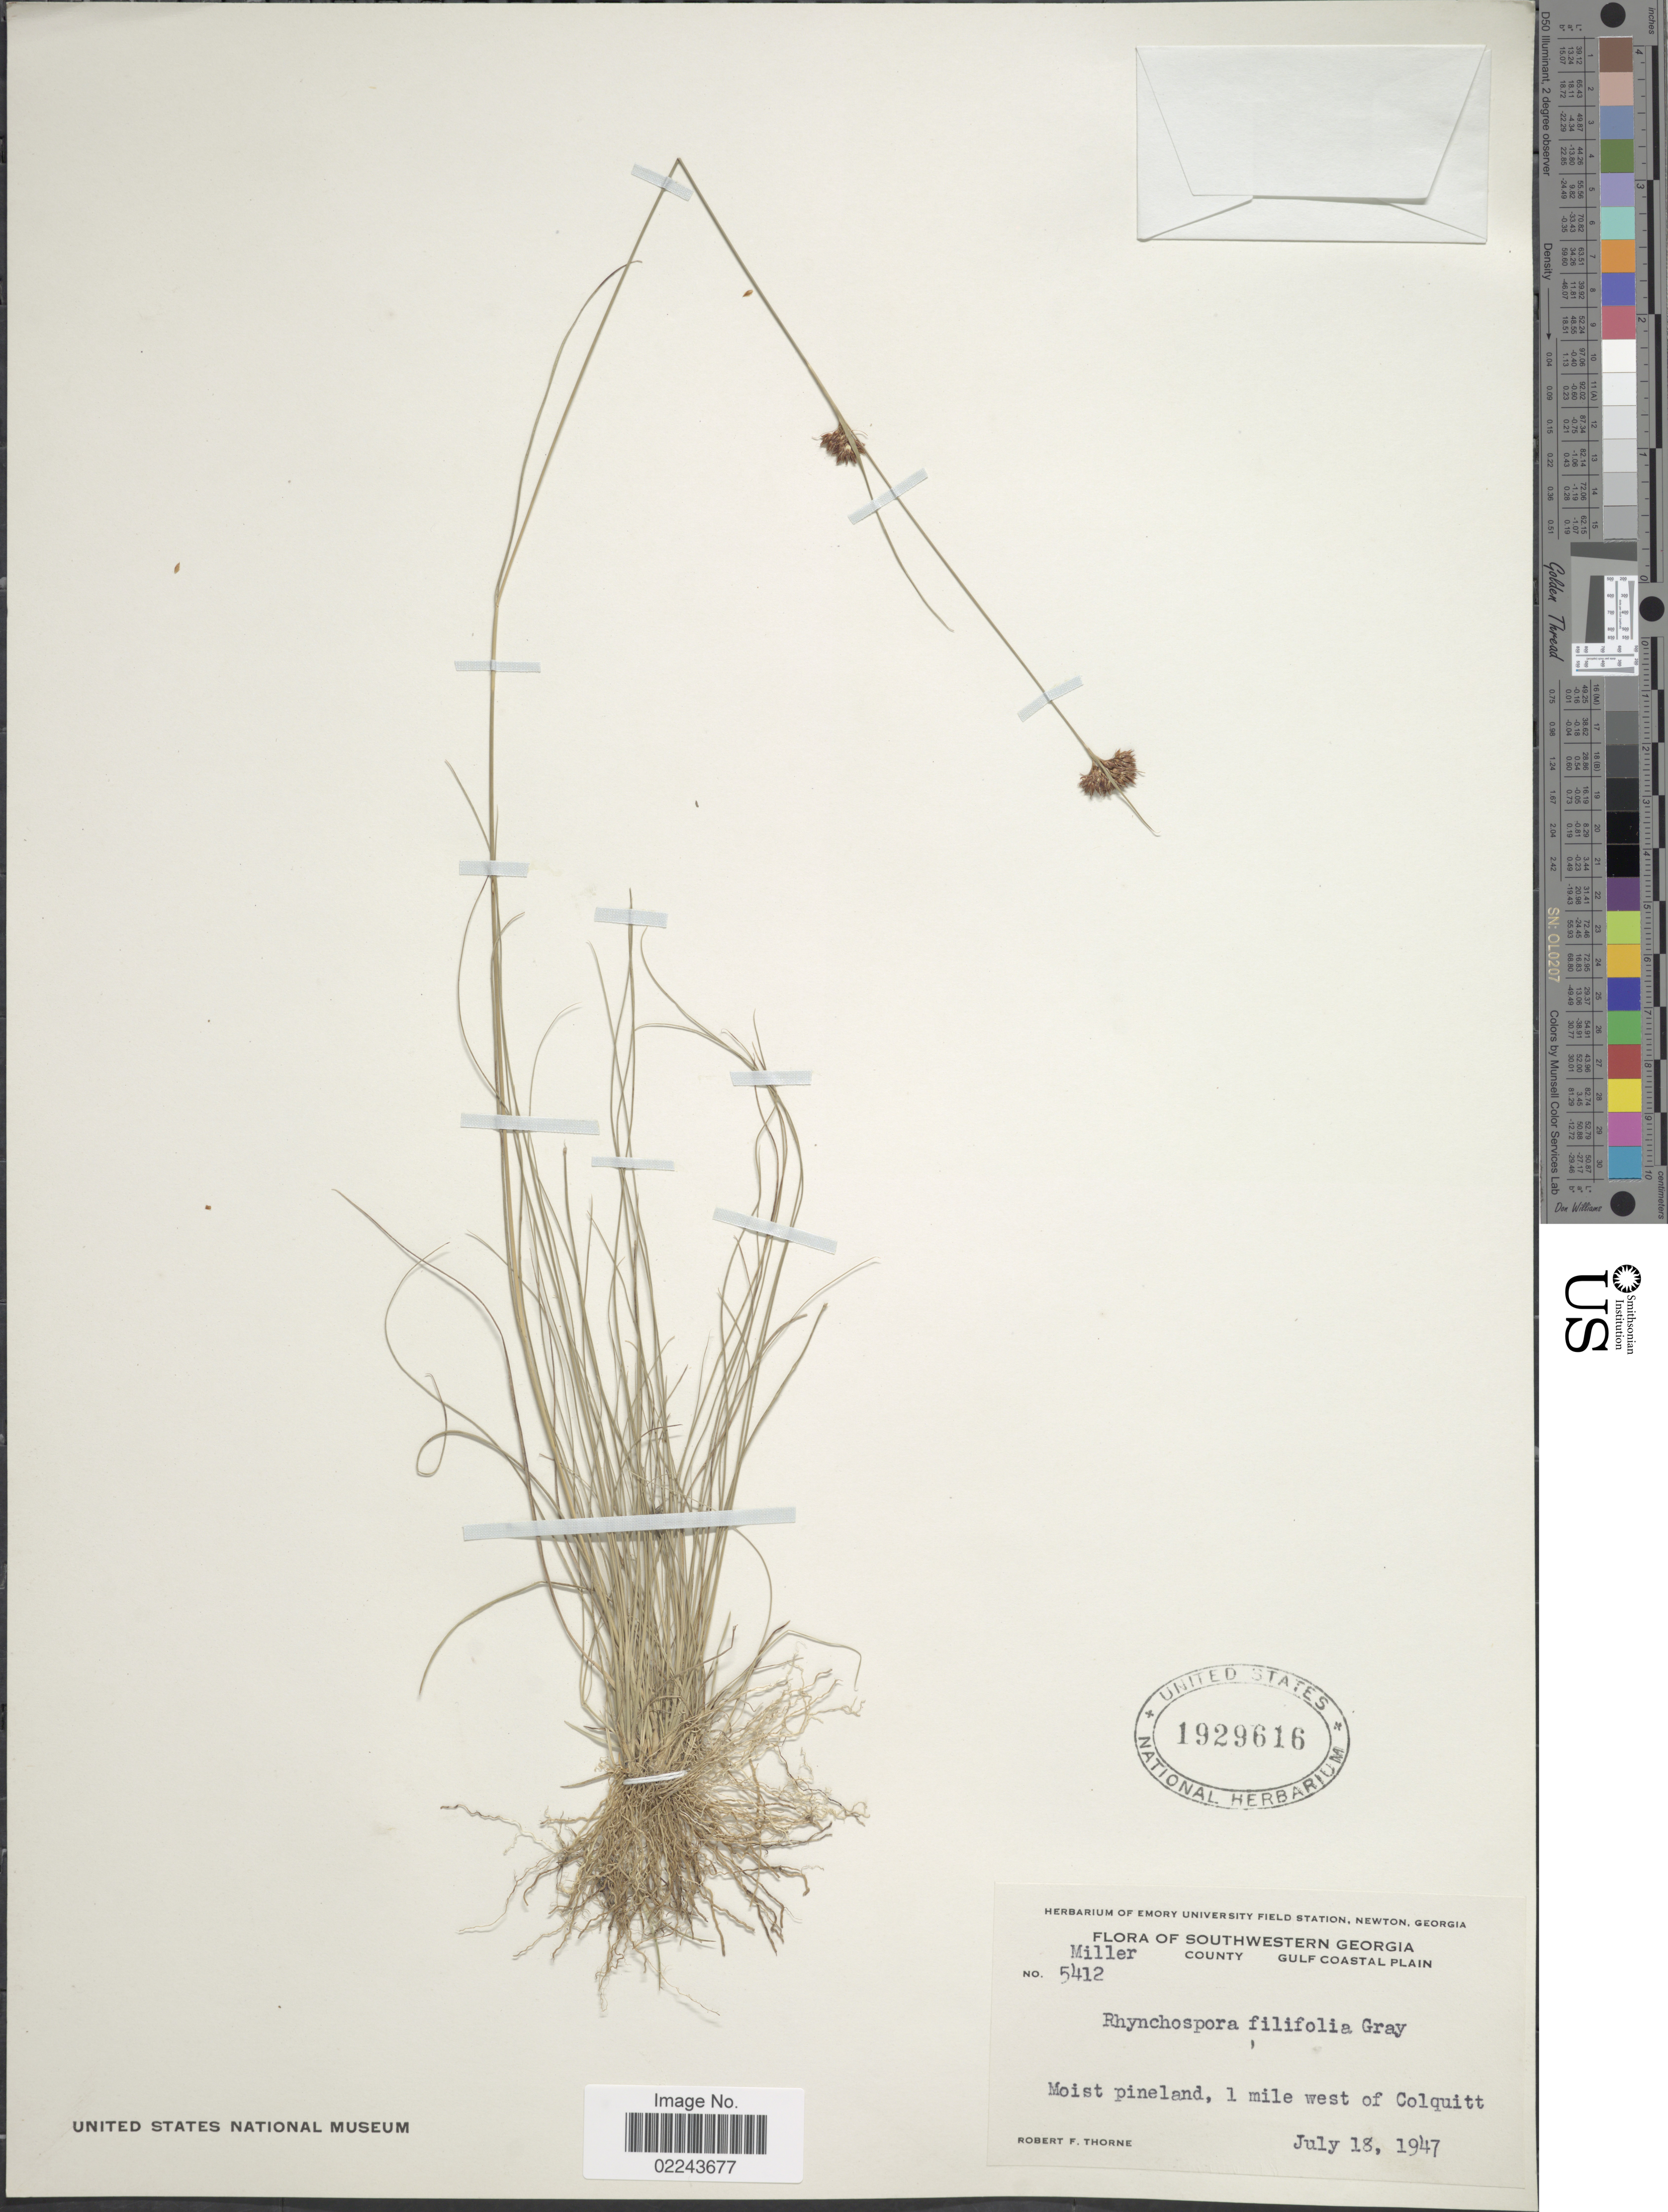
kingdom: Plantae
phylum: Tracheophyta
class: Liliopsida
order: Poales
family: Cyperaceae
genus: Rhynchospora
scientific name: Rhynchospora filifolia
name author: A. Gray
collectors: R. F. Thorne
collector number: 5412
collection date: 1947-07-18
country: United States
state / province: Georgia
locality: Southwestern Georgia, Miller County, Gulf Coastal Plain, 1 mile west of Colquitt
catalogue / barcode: US 1929616